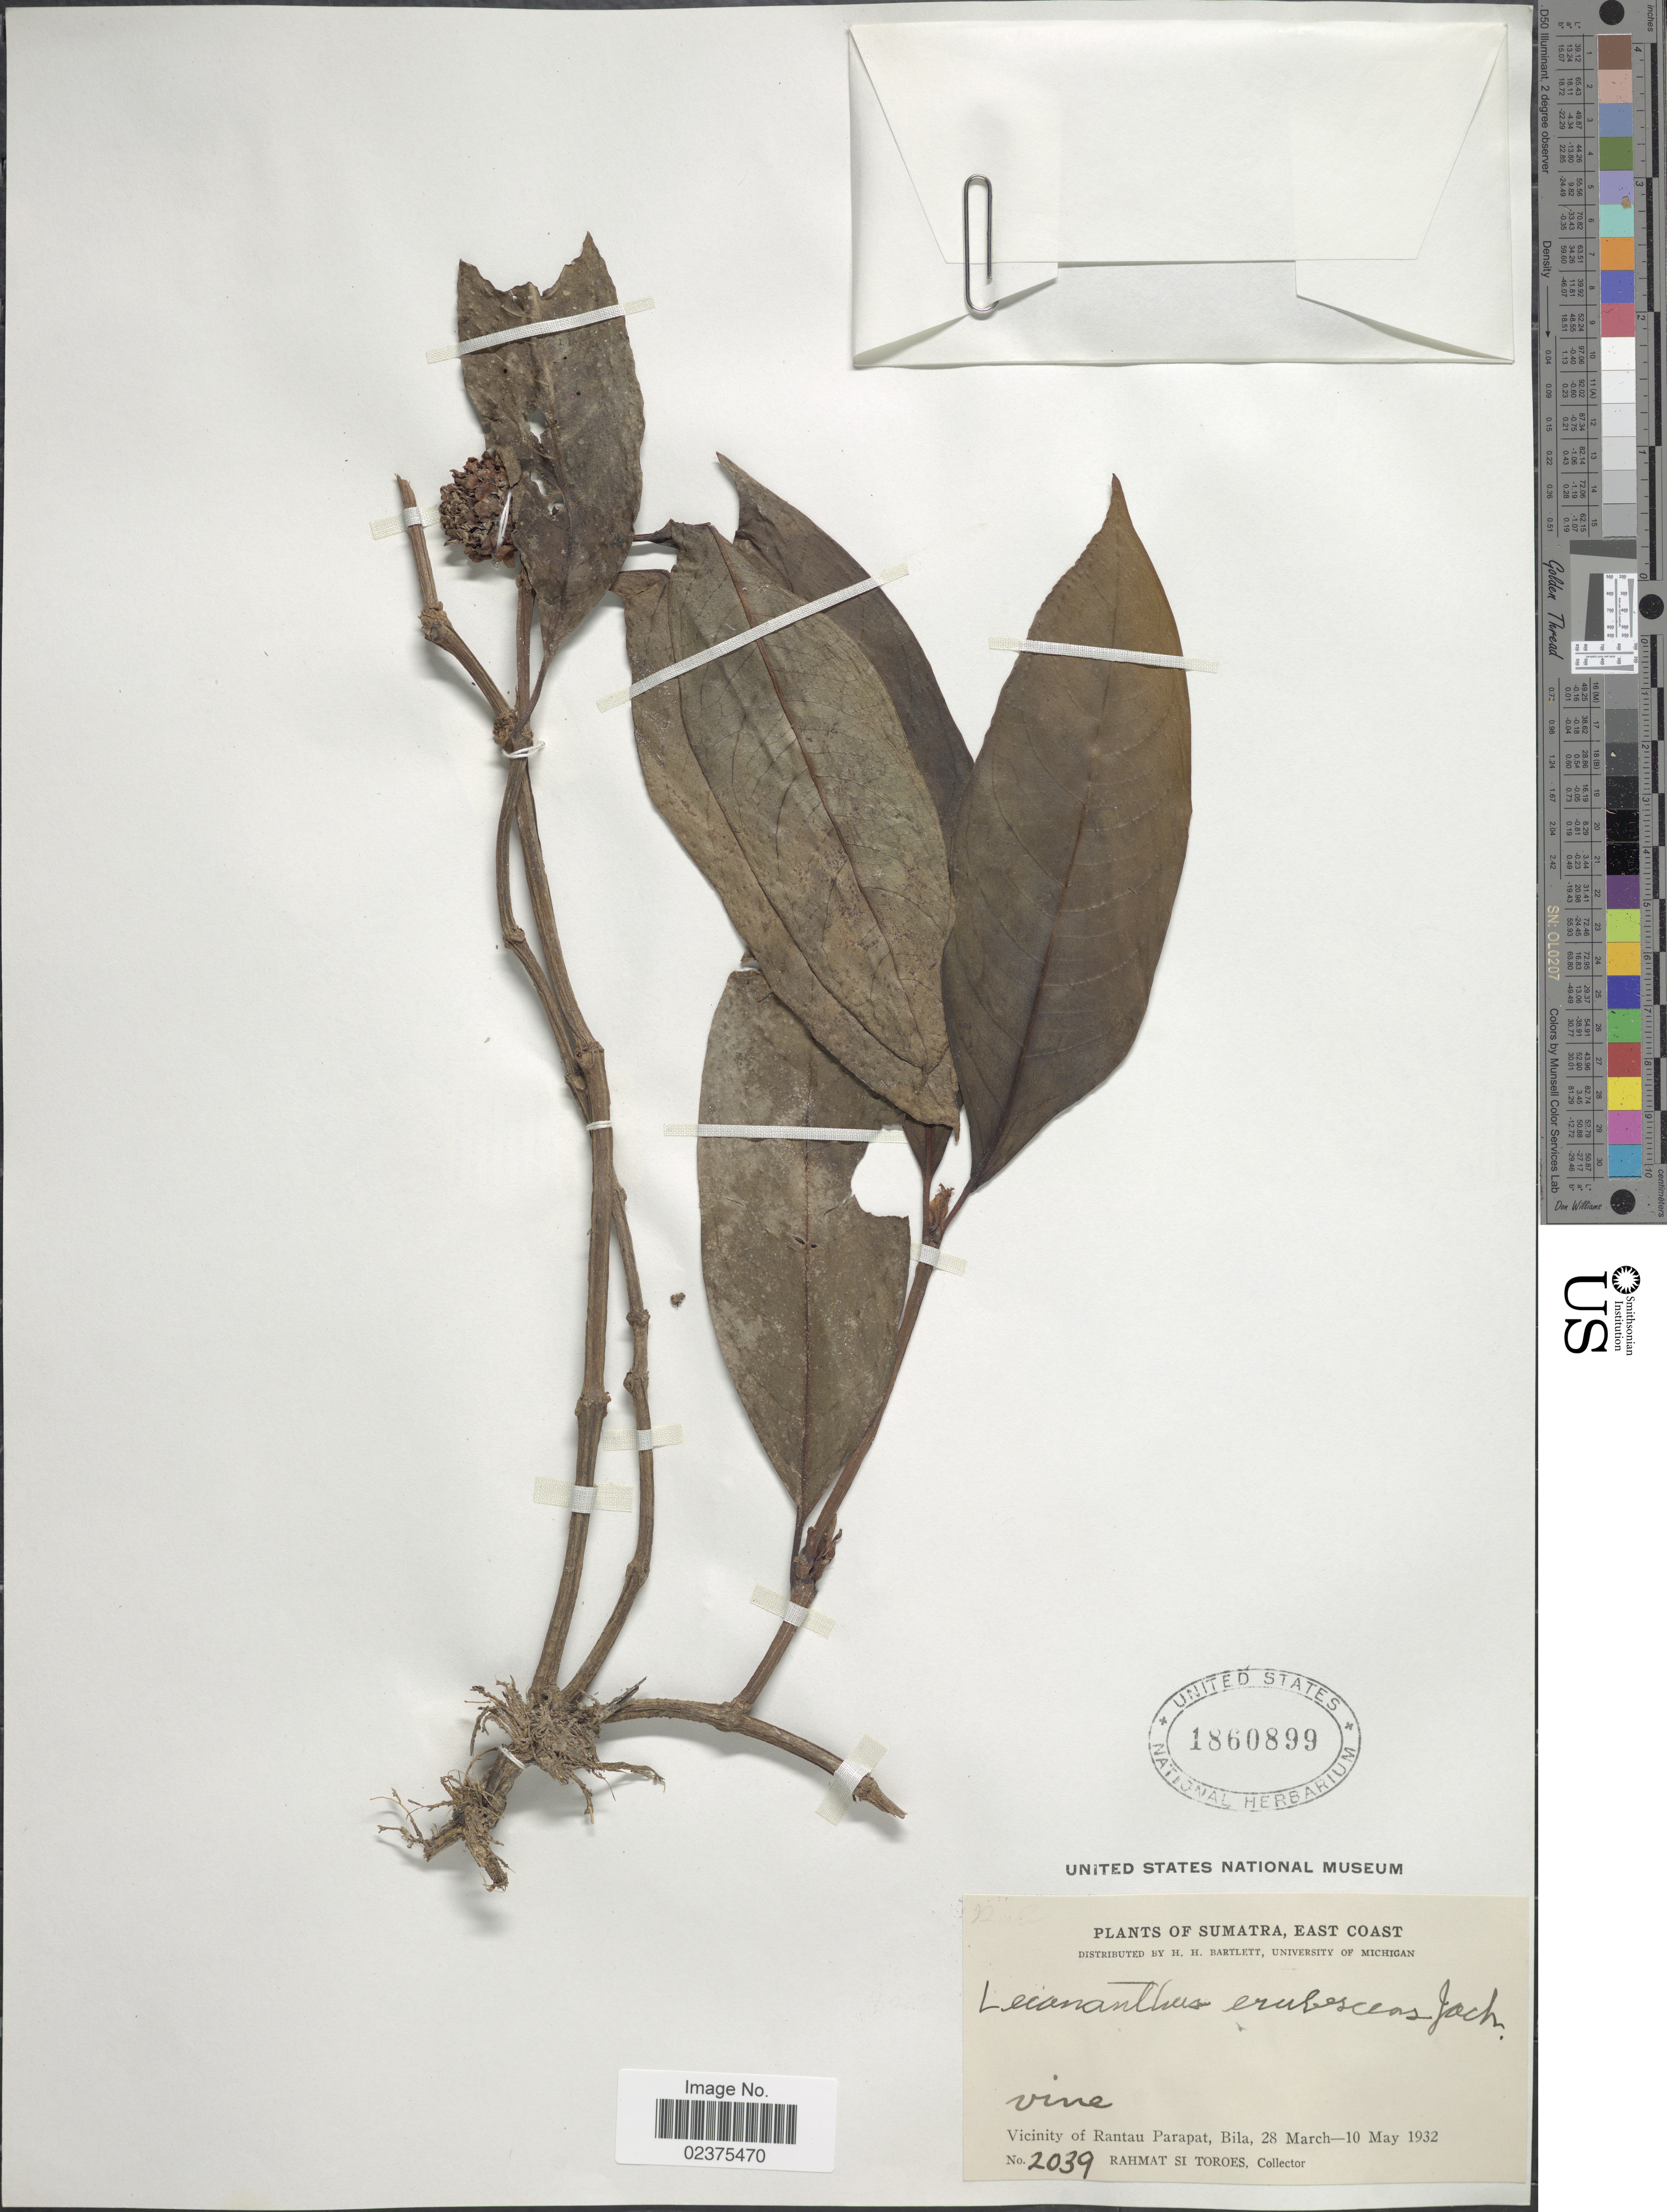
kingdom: Plantae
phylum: Tracheophyta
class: Magnoliopsida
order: Gentianales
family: Rubiaceae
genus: Lecananthus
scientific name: Lecananthus erubescens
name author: Jack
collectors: Rahmat Si Boeea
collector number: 2039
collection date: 1932-03-28/1932-05-10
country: Indonesia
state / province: Sumatra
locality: Sumatra, East Coast, Vicinity of Rantau Parapat, Bila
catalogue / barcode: US 1860899